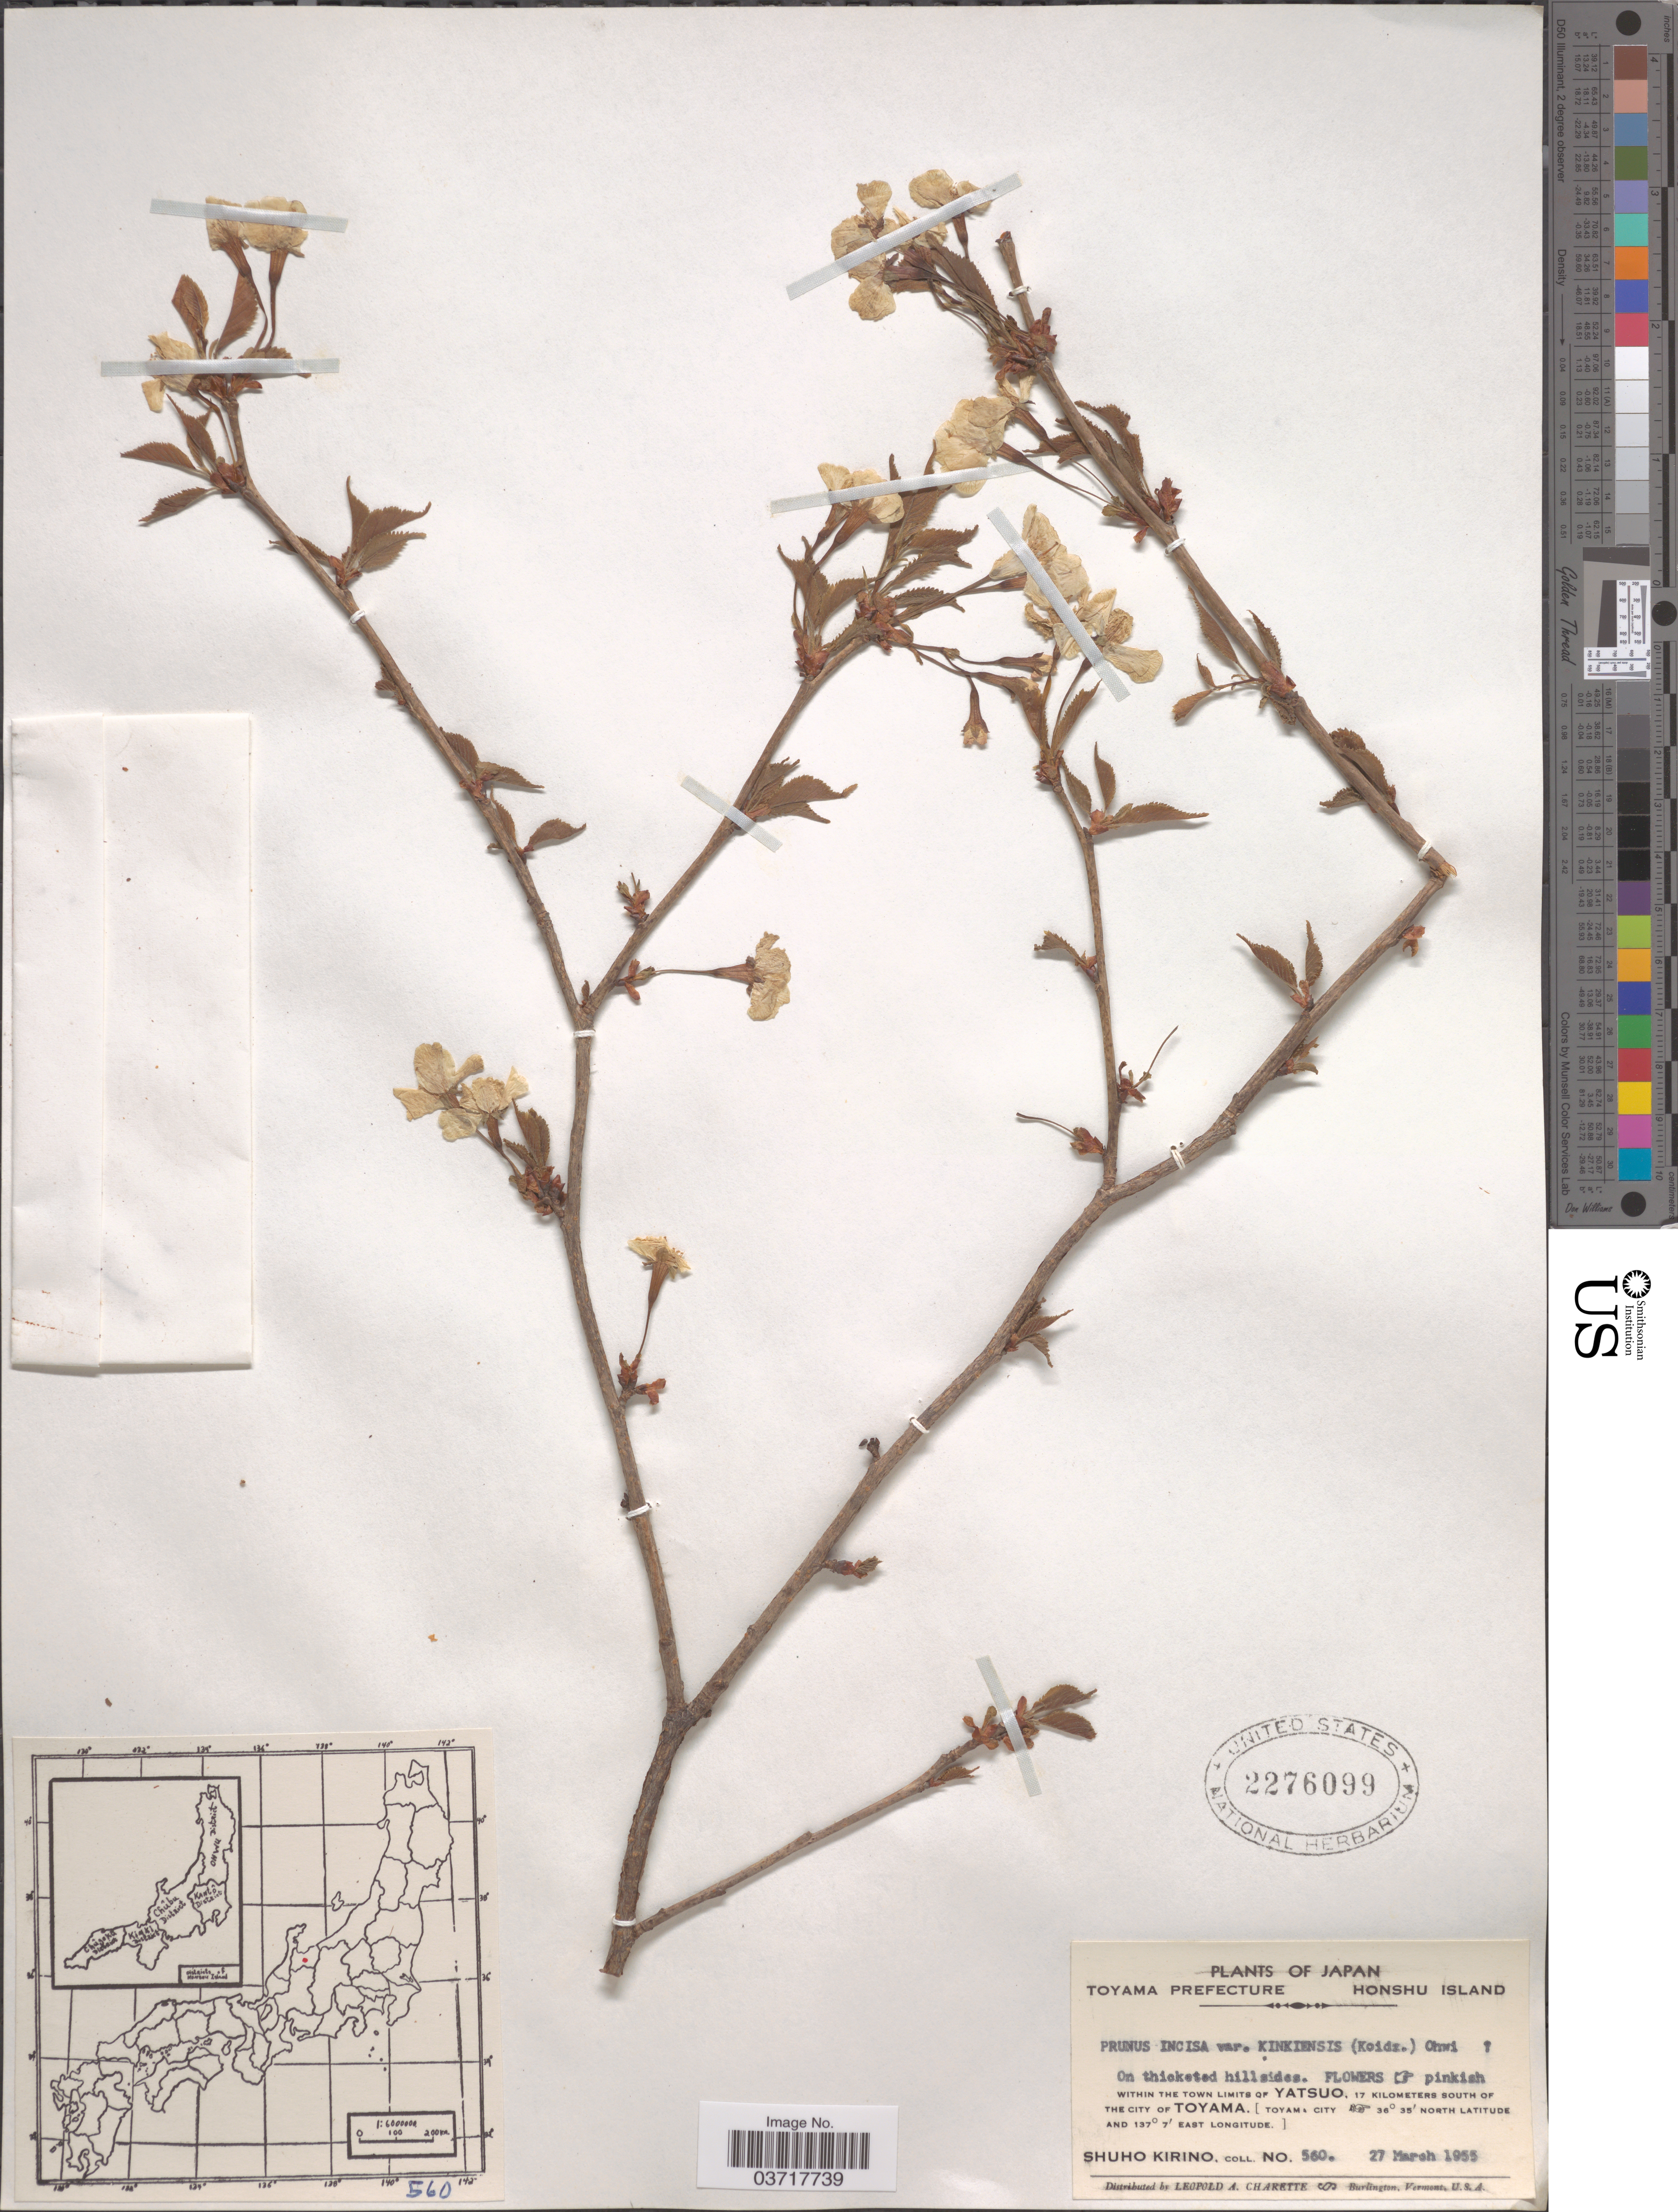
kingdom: Plantae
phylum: Tracheophyta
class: Magnoliopsida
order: Rosales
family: Rosaceae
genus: Prunus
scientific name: Prunus incisa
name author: Thunb.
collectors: S. Kirino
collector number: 560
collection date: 1955-03-27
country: Japan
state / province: Toyama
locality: Toyama Prefecture. Honshu Island. Within the town limits of Yatsuo, 17 kilometers south of the City of Toyama, [Toyama City].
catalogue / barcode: US 2276099